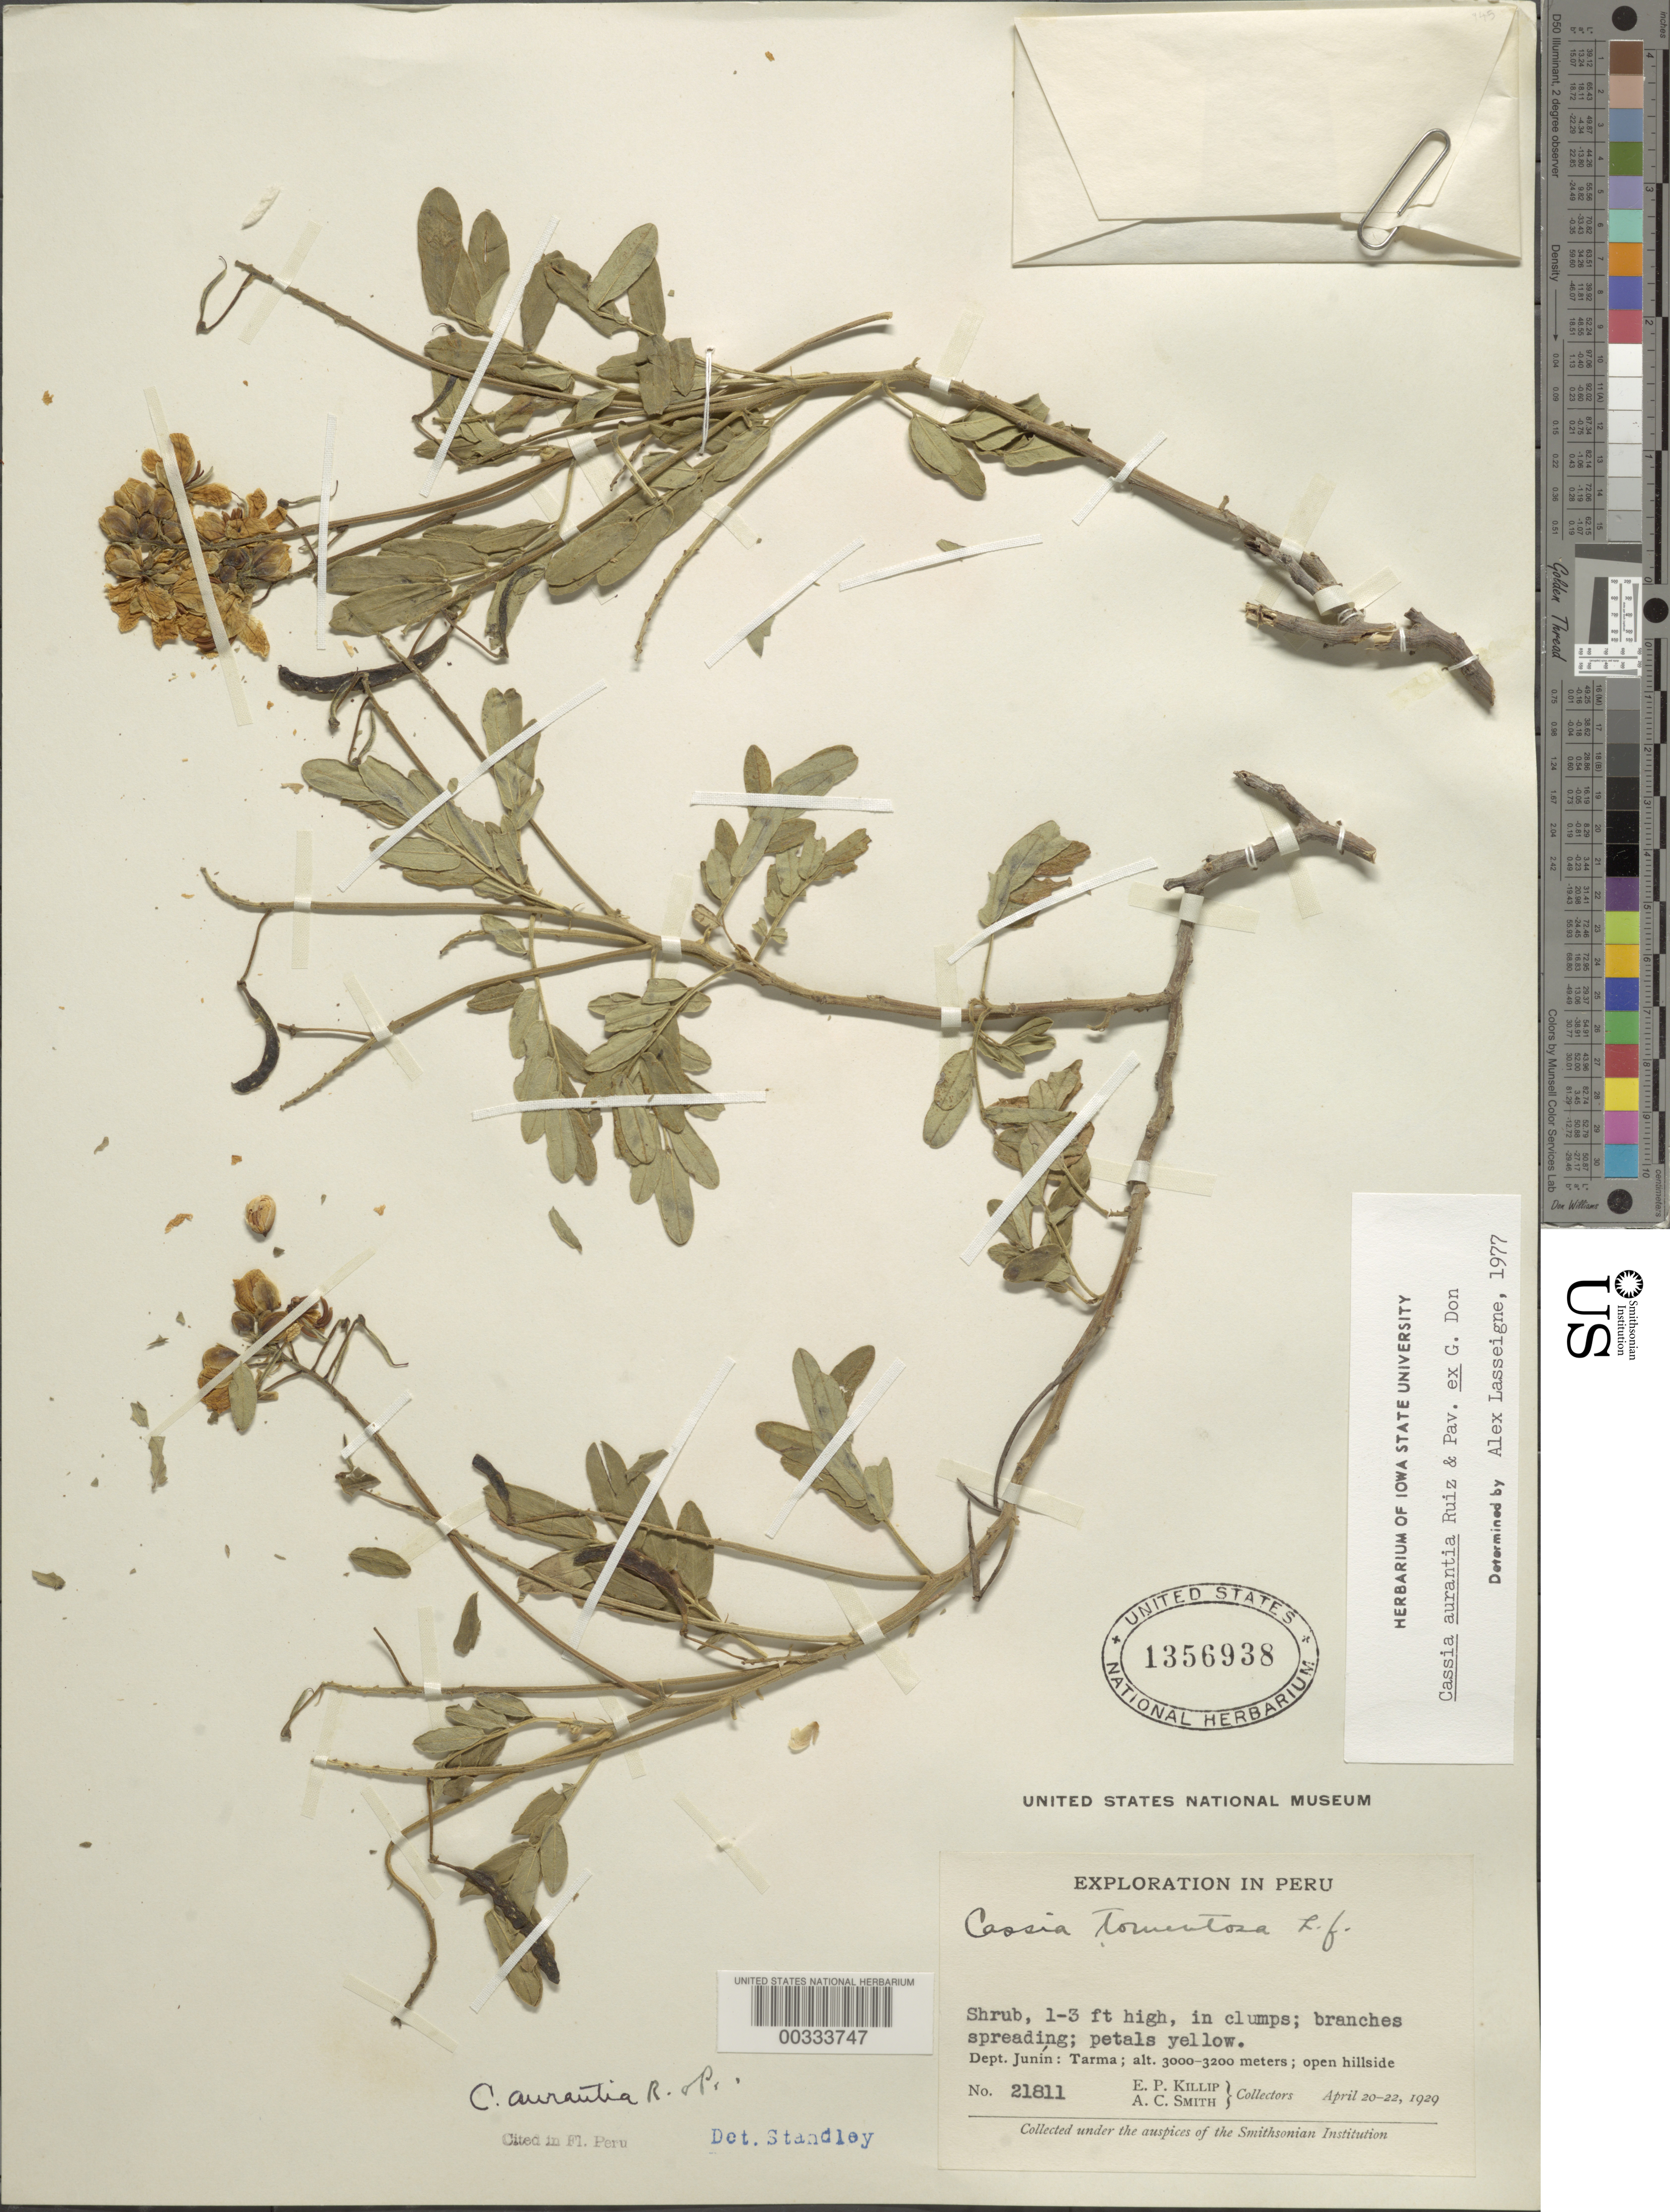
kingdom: Plantae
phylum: Tracheophyta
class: Magnoliopsida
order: Fabales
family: Fabaceae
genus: Senna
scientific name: Senna aurantia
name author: (Ruiz & Pav. ex G. Don) H.S. Irwin & Barneby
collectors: E. P. Killip & A. C. Smith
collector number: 21811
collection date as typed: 20 Apr 1929 to 22 Apr 1929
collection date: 1929-04-20/1929-04-22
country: Peru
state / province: Junín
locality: Tarma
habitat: Open hillside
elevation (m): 3000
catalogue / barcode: US 1356938